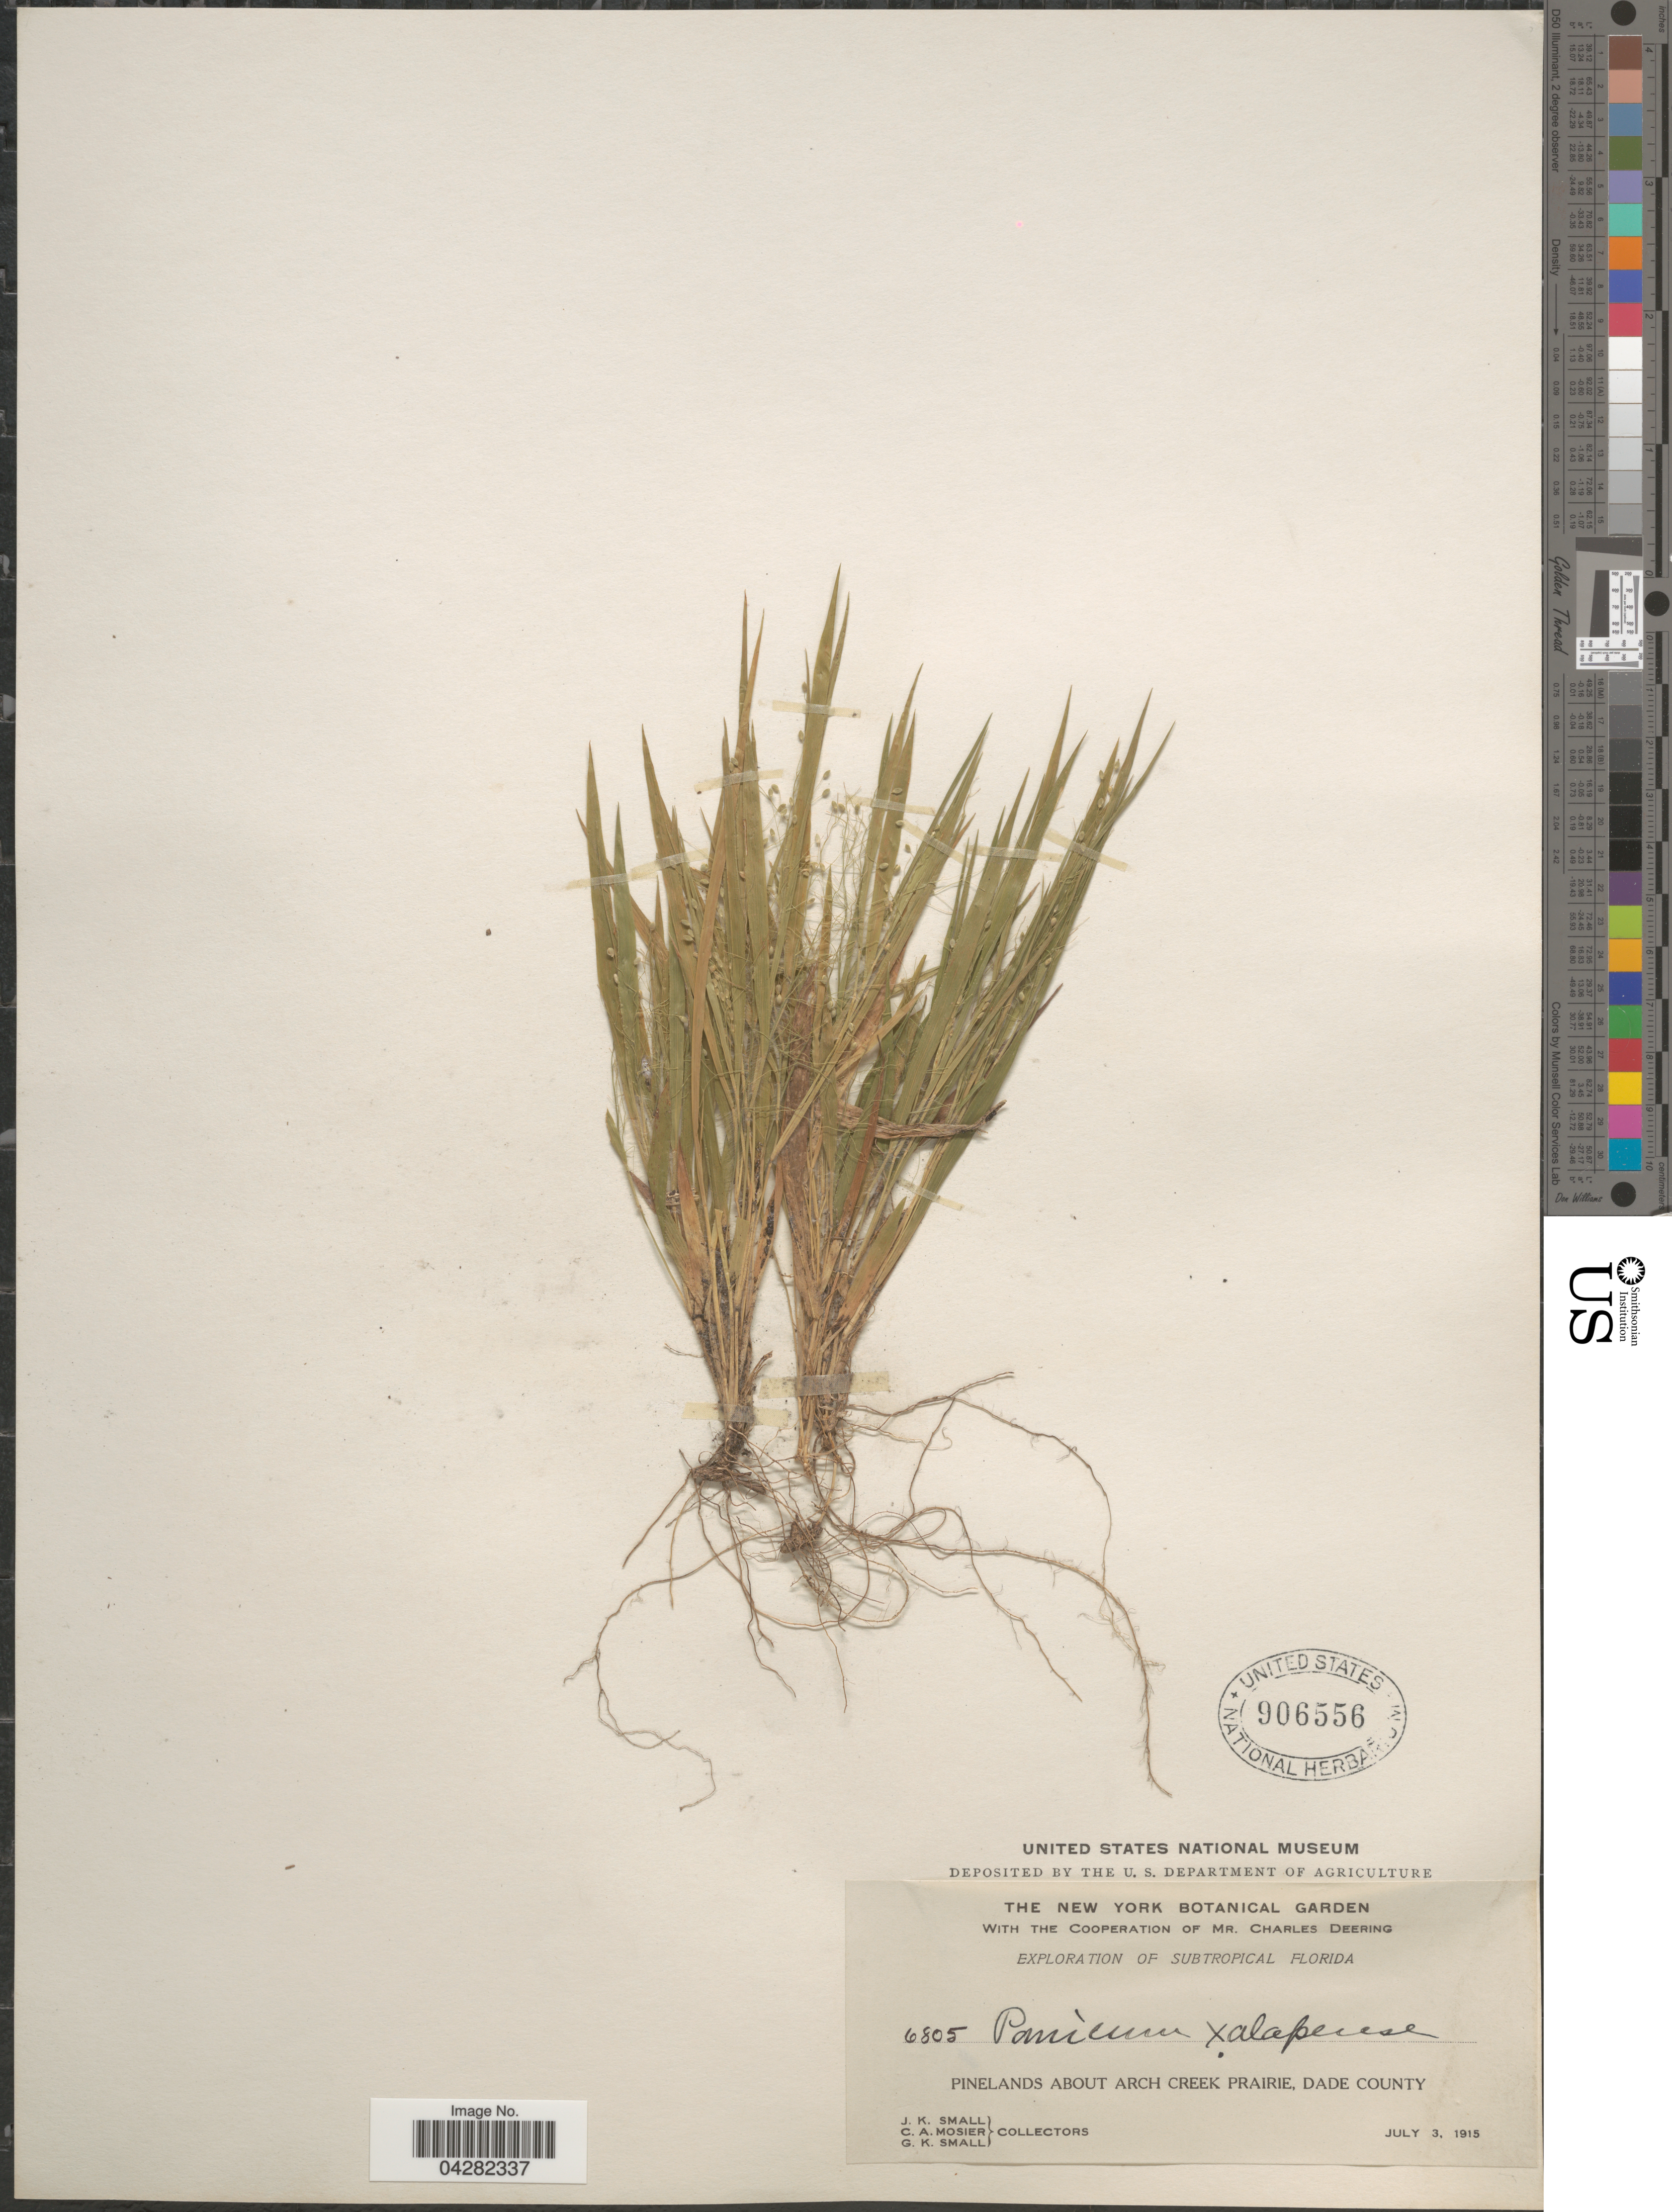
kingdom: Plantae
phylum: Tracheophyta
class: Liliopsida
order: Poales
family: Poaceae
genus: Dichanthelium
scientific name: Dichanthelium laxiflorum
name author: (Lam.) Gould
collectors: J. K. Small, C. A. Mosier & G. K. Small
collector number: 6805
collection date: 1915-07-03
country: United States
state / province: Florida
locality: Exploration of subtropical Florida. Pinelands about arch creek prairie, Dade County.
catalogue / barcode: US 906556